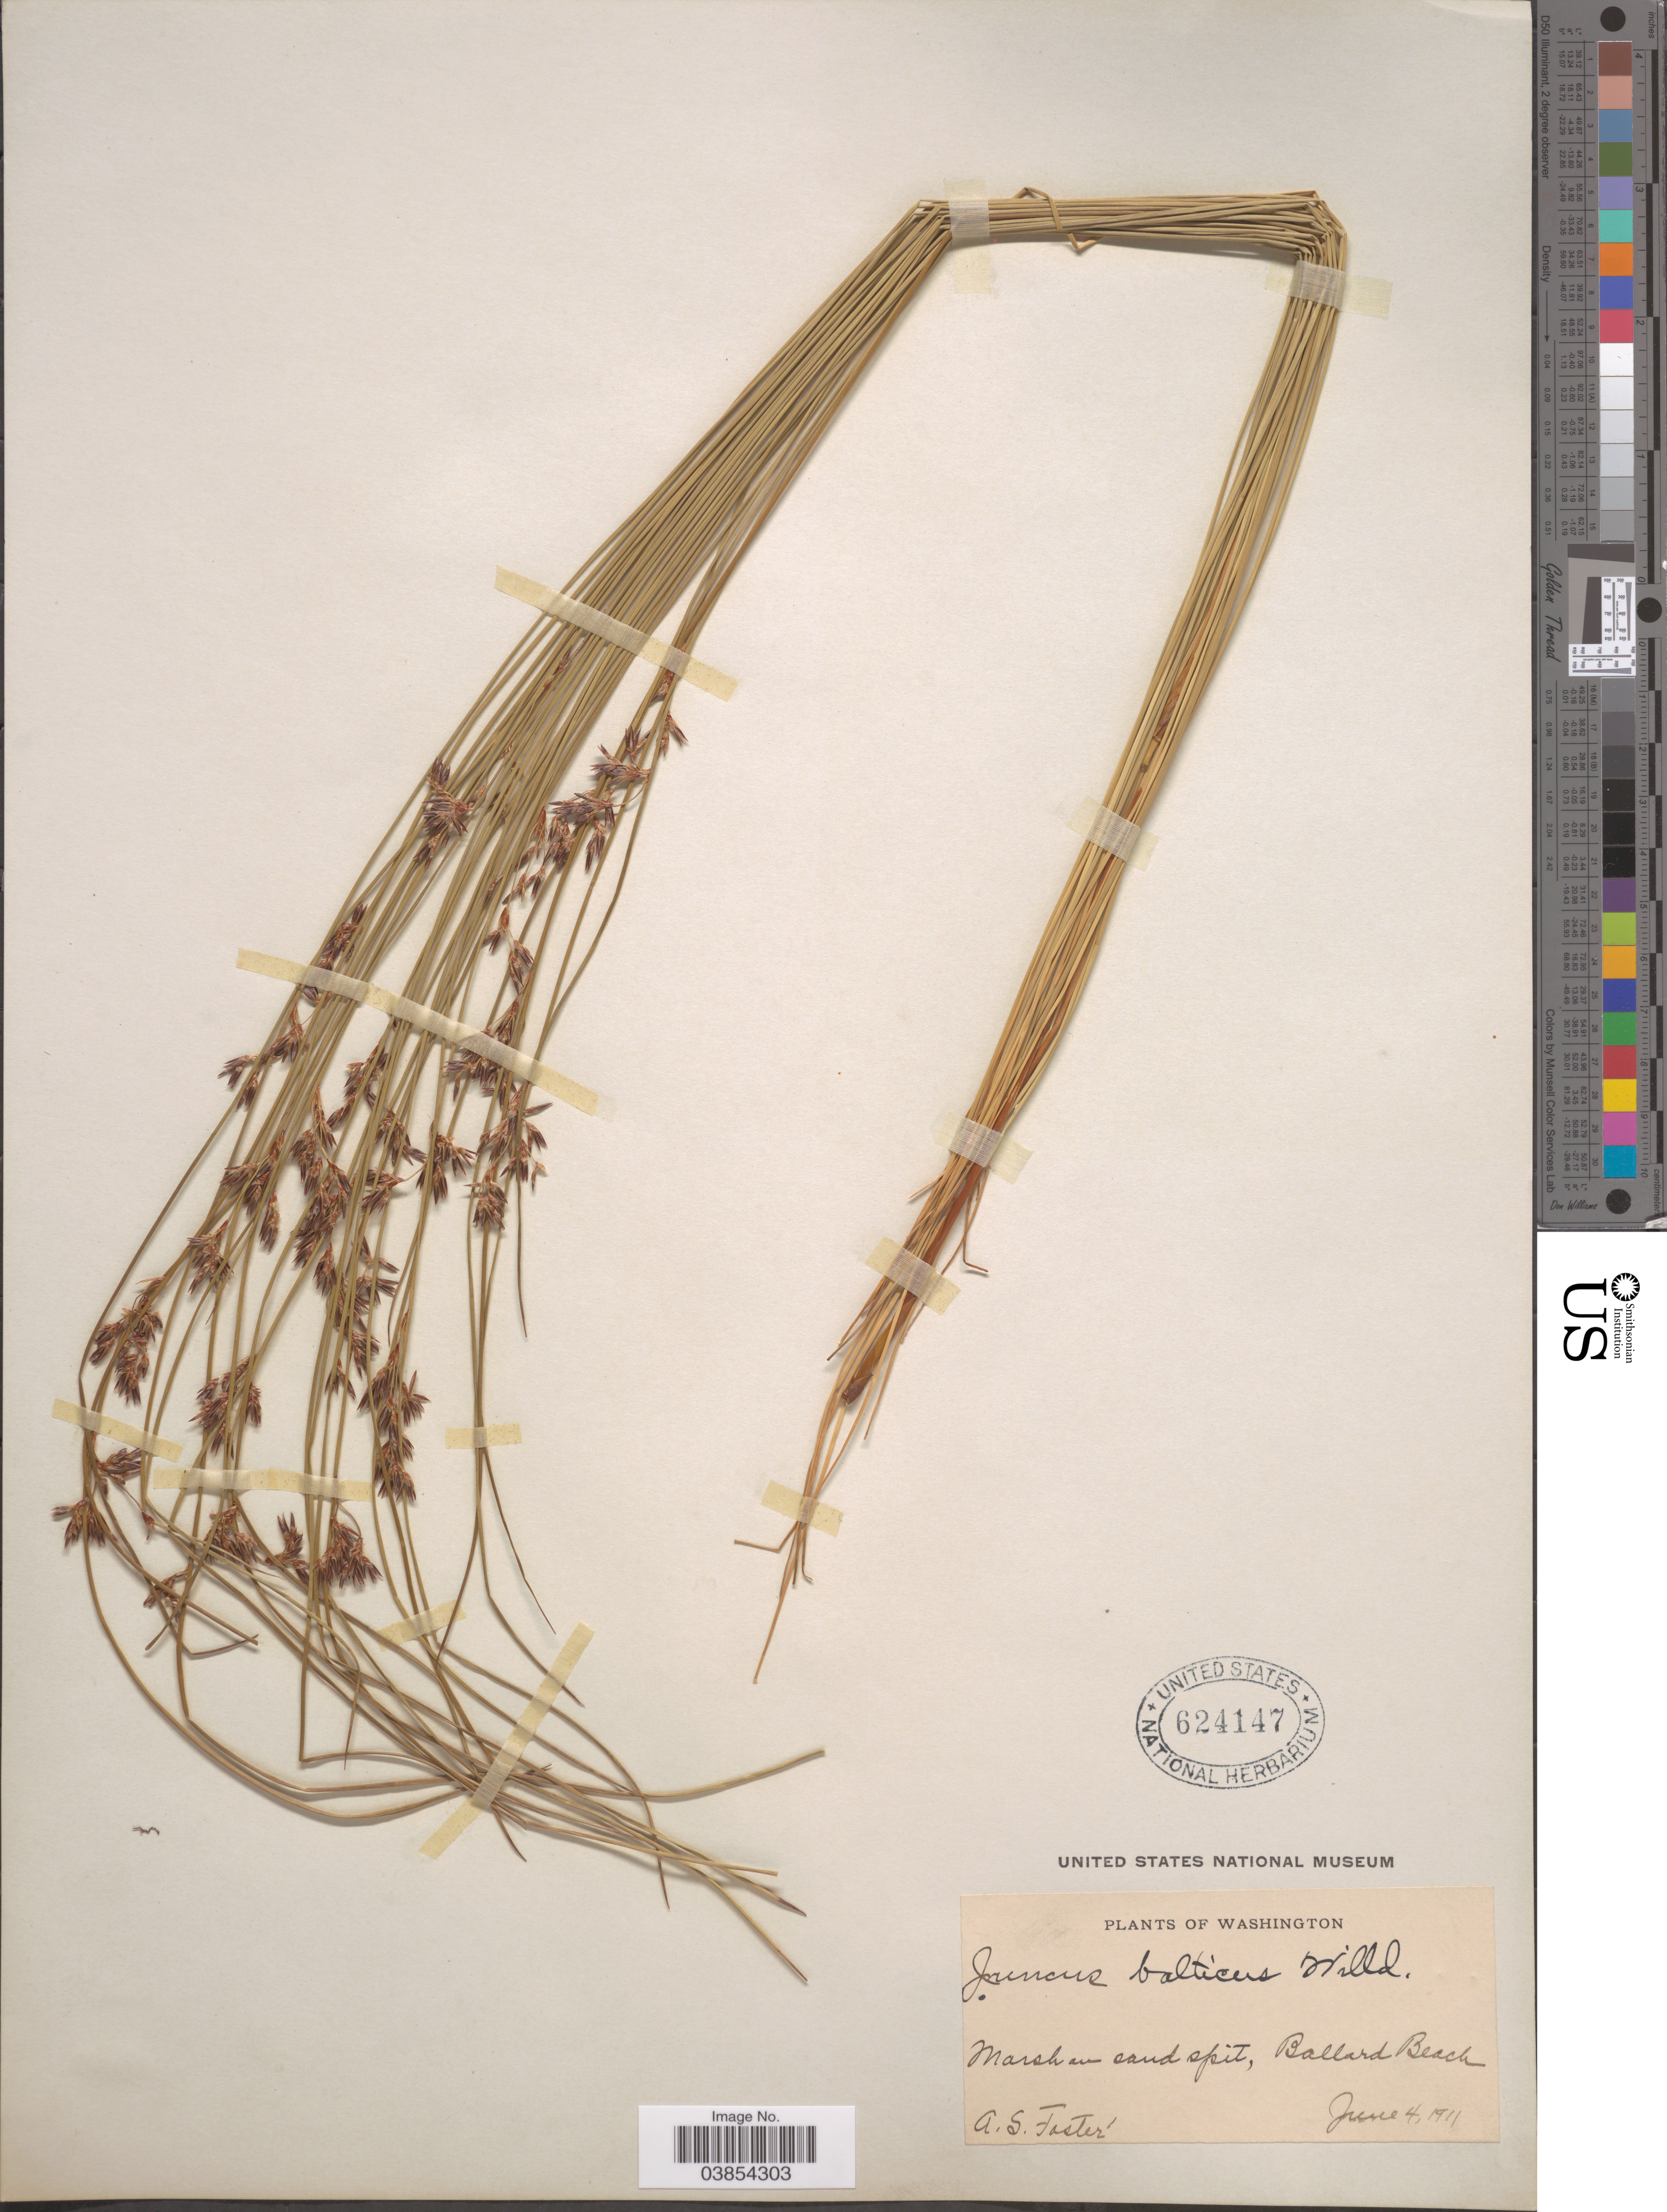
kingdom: Plantae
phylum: Tracheophyta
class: Liliopsida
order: Poales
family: Juncaceae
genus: Juncus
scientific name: Juncus lesueurii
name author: Bol.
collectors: A. Faster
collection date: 1911-06-04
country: United States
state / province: Washington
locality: Ballard Beach.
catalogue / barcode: US 624147